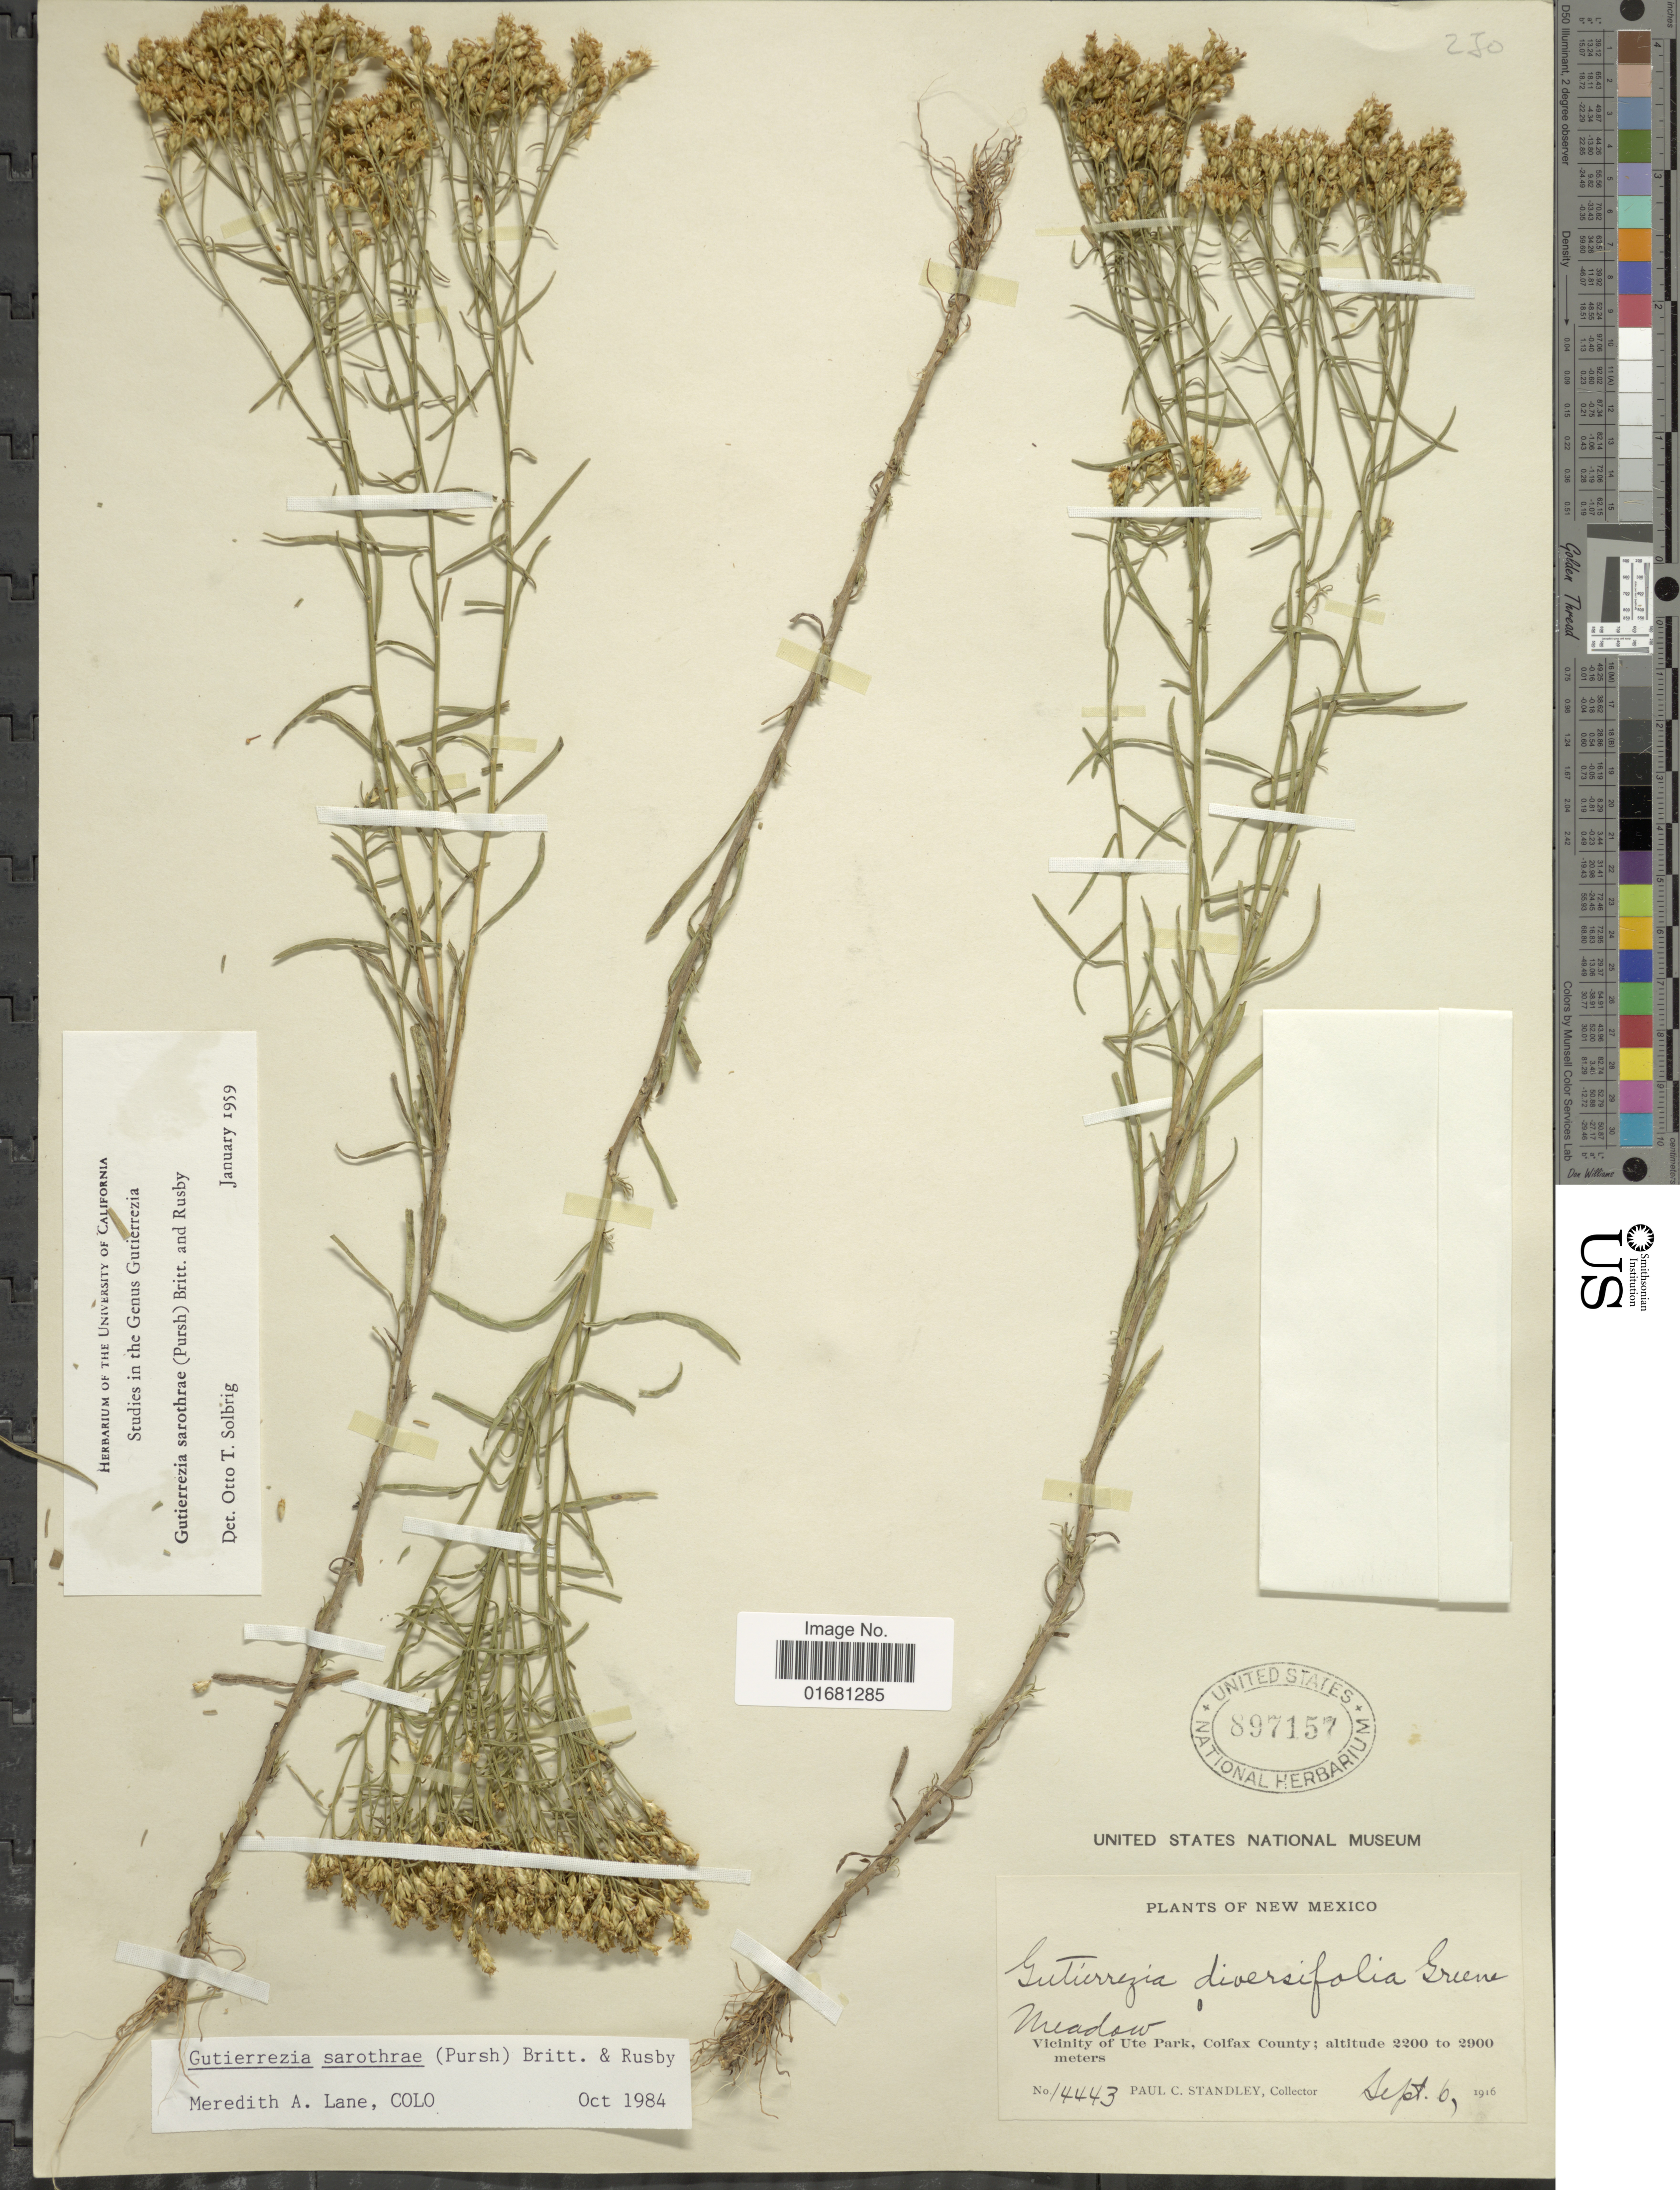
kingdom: Plantae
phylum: Tracheophyta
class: Magnoliopsida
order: Asterales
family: Asteraceae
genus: Gutierrezia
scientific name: Gutierrezia sarothrae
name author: (Pursh) Britton & Rusby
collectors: P. C. Standley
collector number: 14443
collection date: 1916-09-06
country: United States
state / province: New Mexico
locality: New Mexico. Meadow, Vicinity of Ute Park, Colfax County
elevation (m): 2200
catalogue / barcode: US 897157